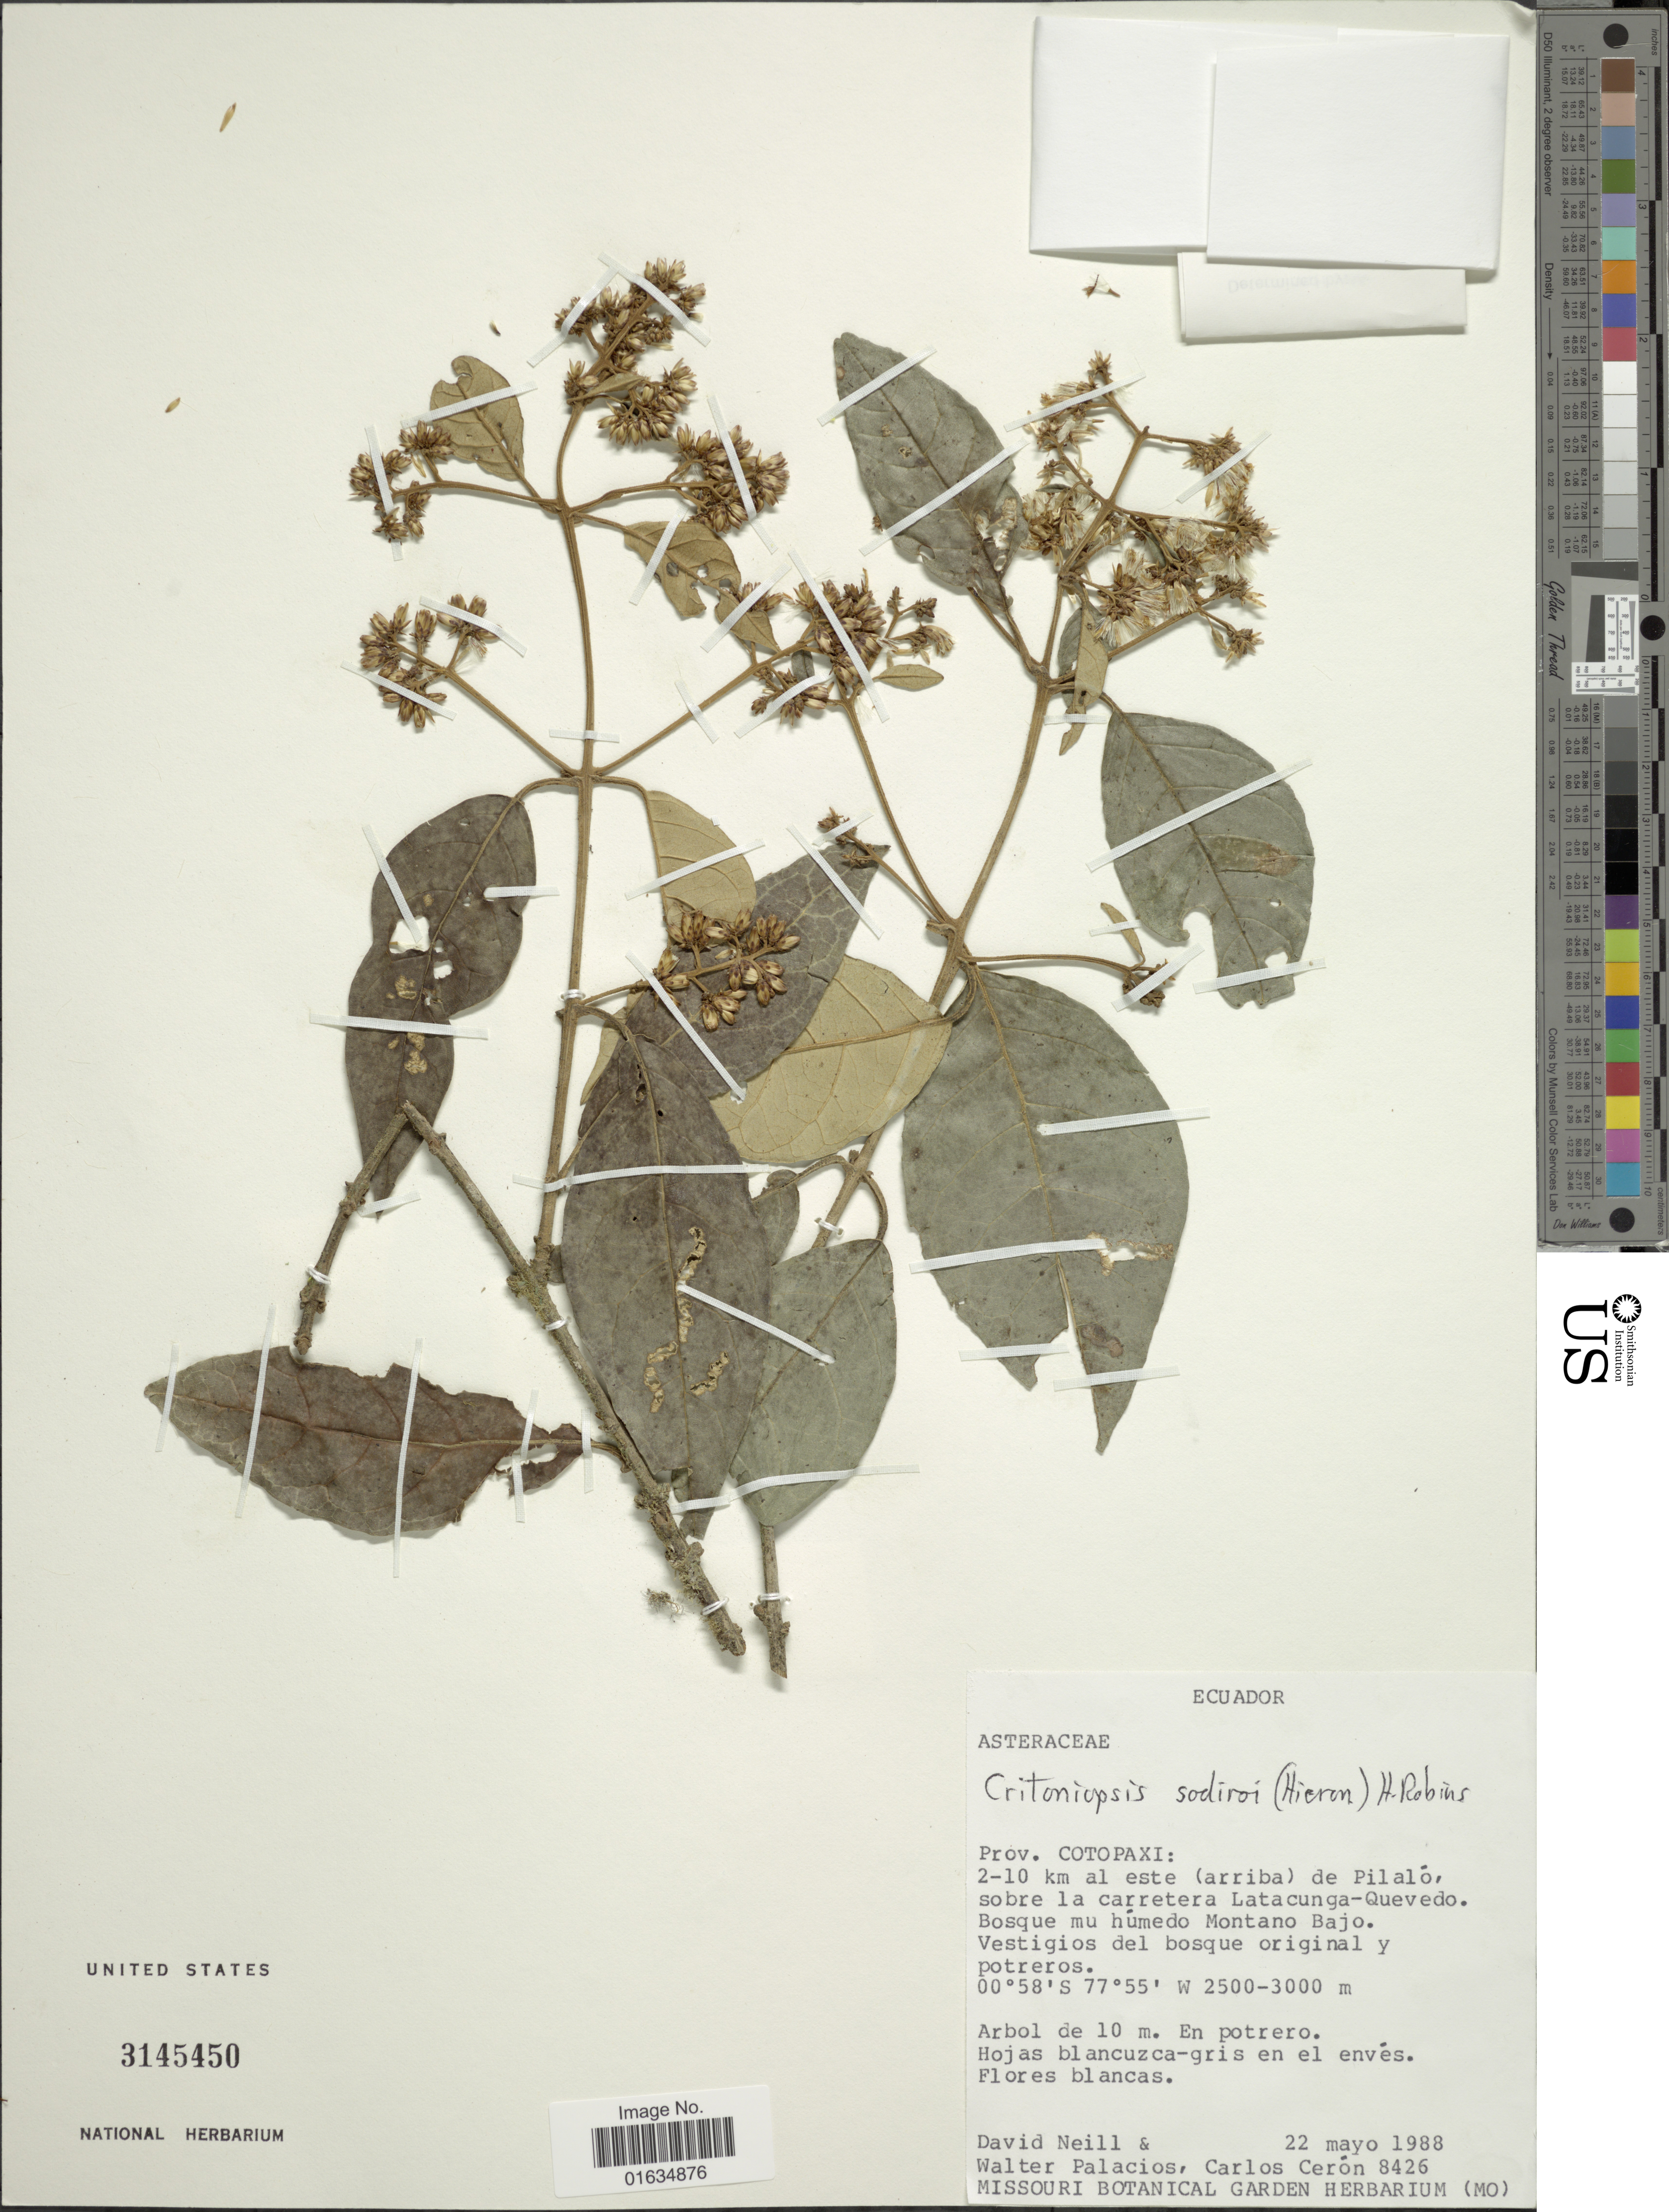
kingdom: Plantae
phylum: Tracheophyta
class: Magnoliopsida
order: Asterales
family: Asteraceae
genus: Critoniopsis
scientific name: Critoniopsis sodiroi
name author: (Hieron. ex Sodiro) H. Rob.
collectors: D. Neill, W. Palacios & C. E. Cerón M.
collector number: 8426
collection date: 1988-05-22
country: Ecuador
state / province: Cotopaxi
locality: Prov. Cotopaxi, 2-10 km al este (arriba) de Pilalo, sobre la carretera Latacunga-Quevedo, Montano Bajo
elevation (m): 2500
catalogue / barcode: US 3145450